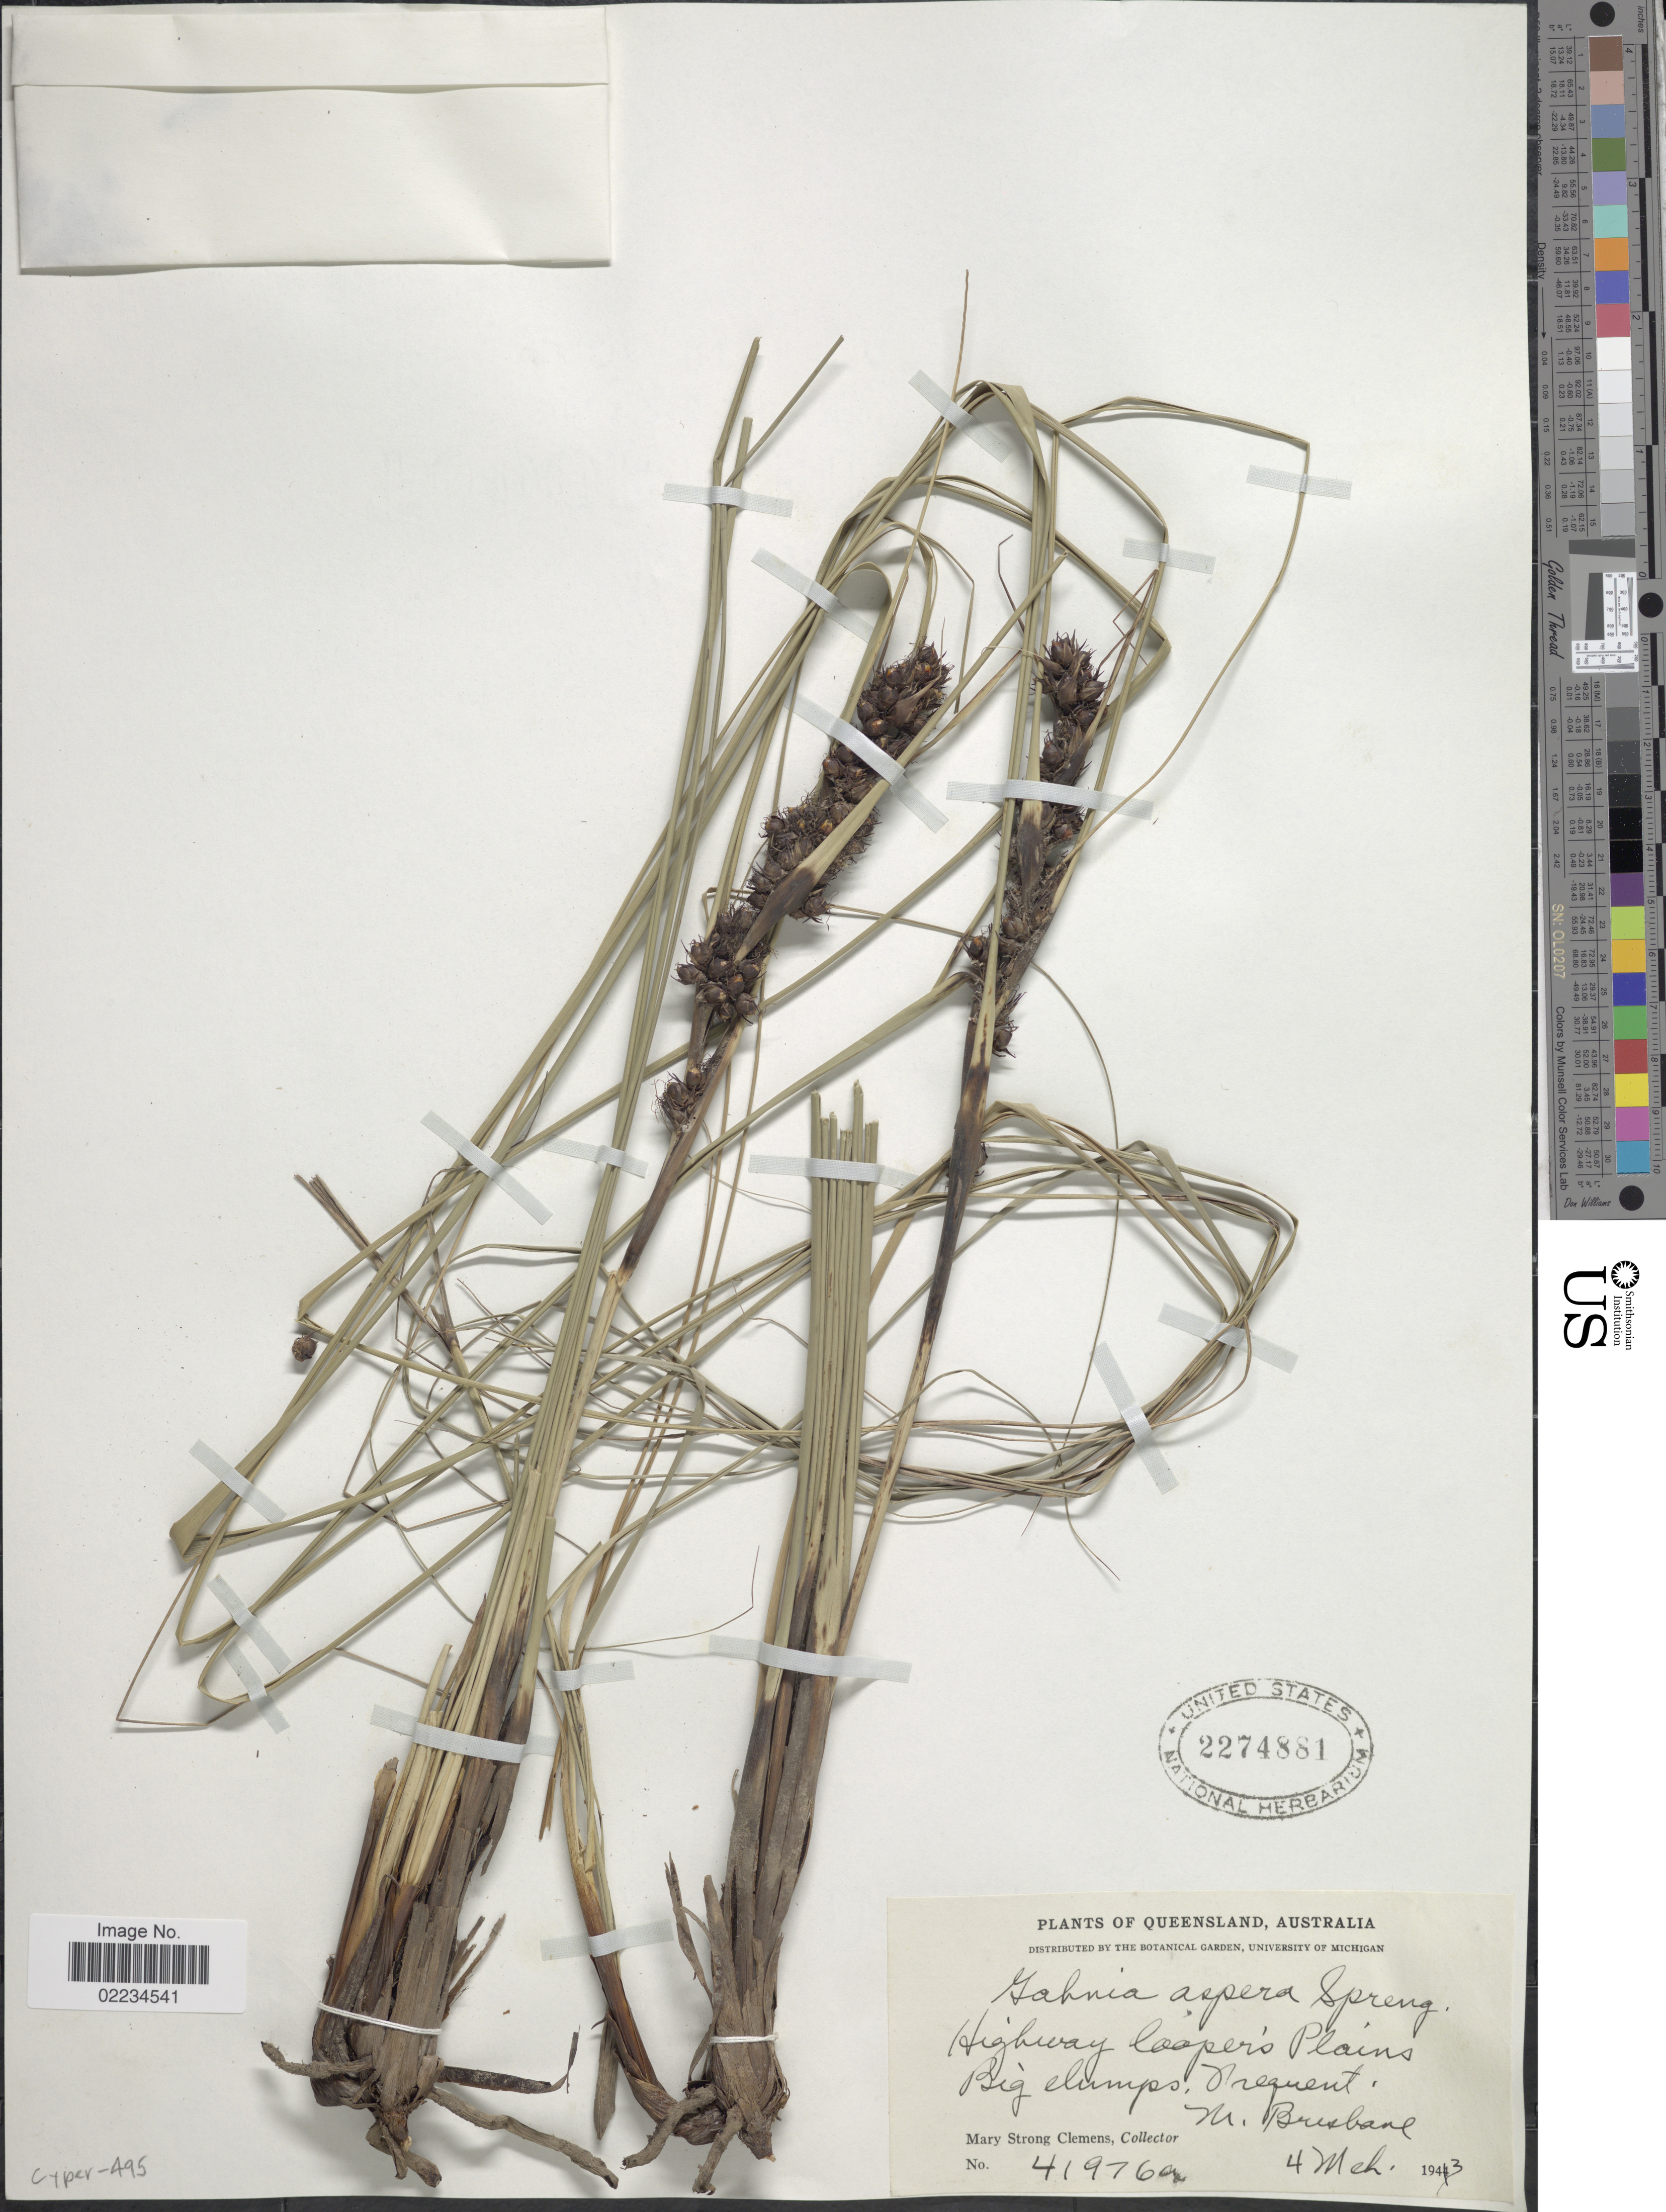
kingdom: Plantae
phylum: Tracheophyta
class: Liliopsida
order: Poales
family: Cyperaceae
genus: Gahnia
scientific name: Gahnia aspera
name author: (R. Br.) Spreng.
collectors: M. S. Clemens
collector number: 41976a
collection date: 1913-03-04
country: Australia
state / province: Queensland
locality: Highway Cooper's Plains, Big clumps, Frequent, N Brisbane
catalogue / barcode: US 2274881